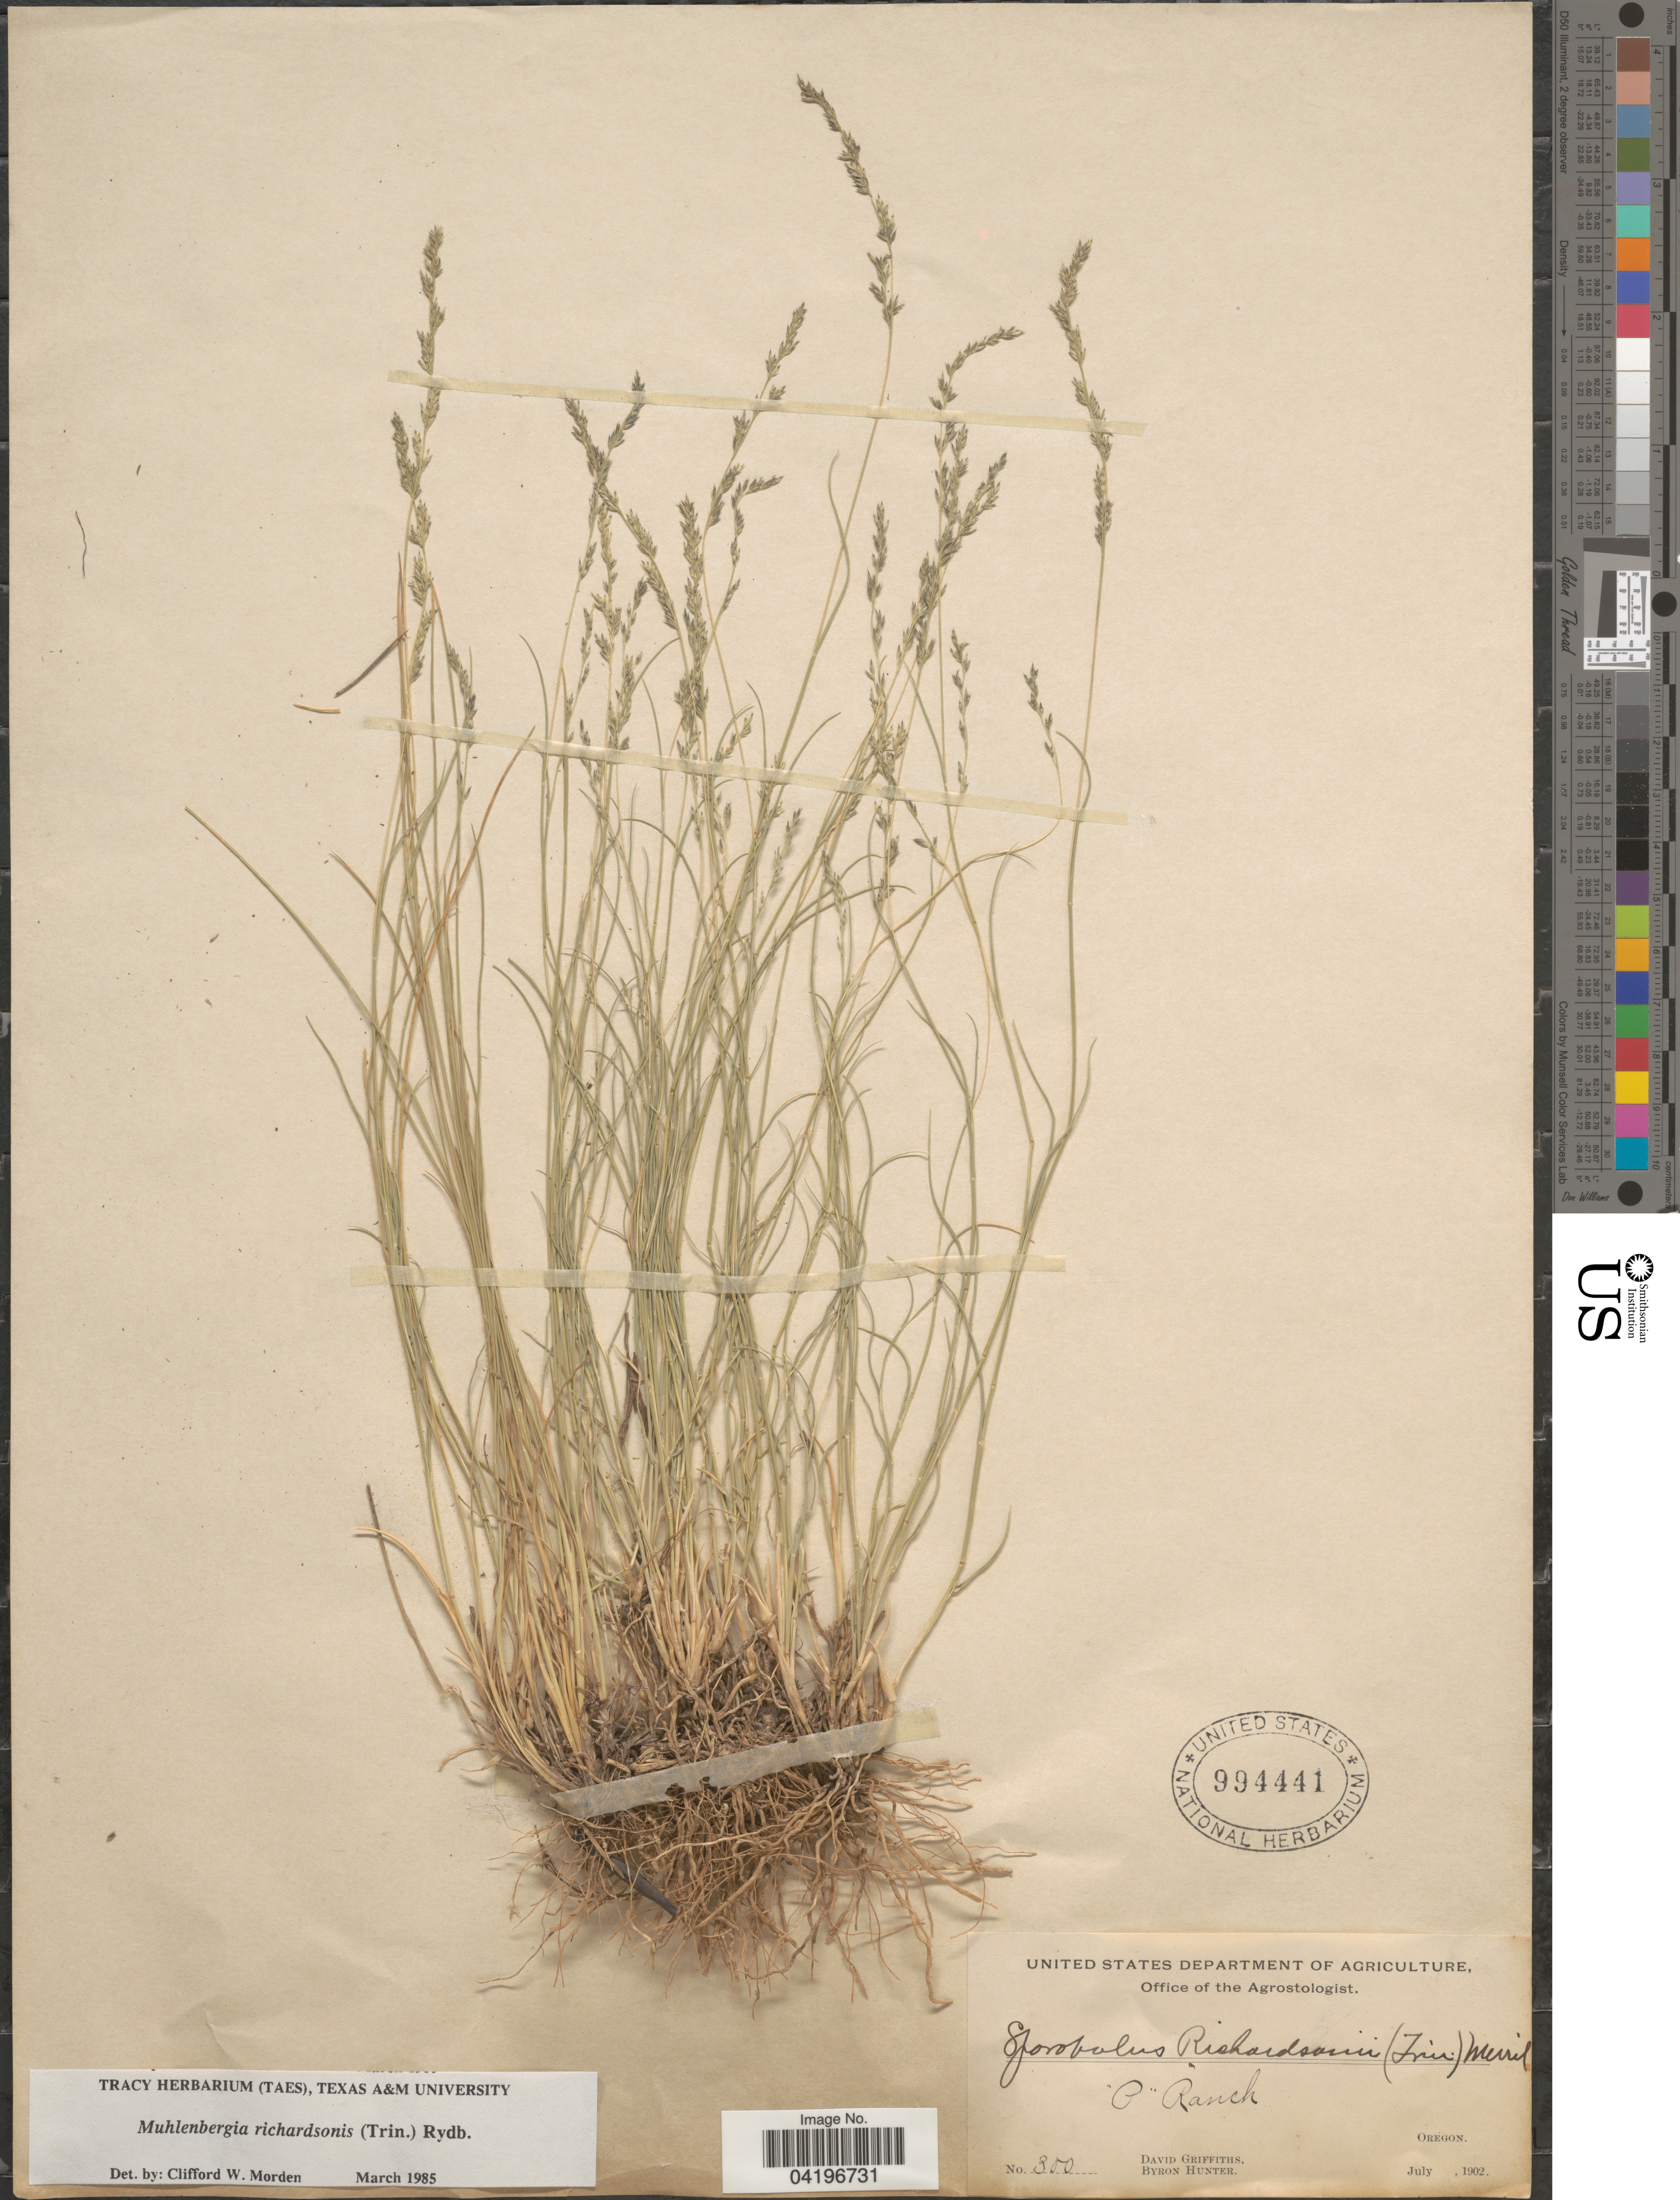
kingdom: Plantae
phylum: Tracheophyta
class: Liliopsida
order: Poales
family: Poaceae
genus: Muhlenbergia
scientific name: Muhlenbergia richardsonis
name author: (Trin.) Rydb.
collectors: D. Griffiths & B. Hunter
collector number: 300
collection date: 1902-07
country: United States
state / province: Oregon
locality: P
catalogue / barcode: US 994441